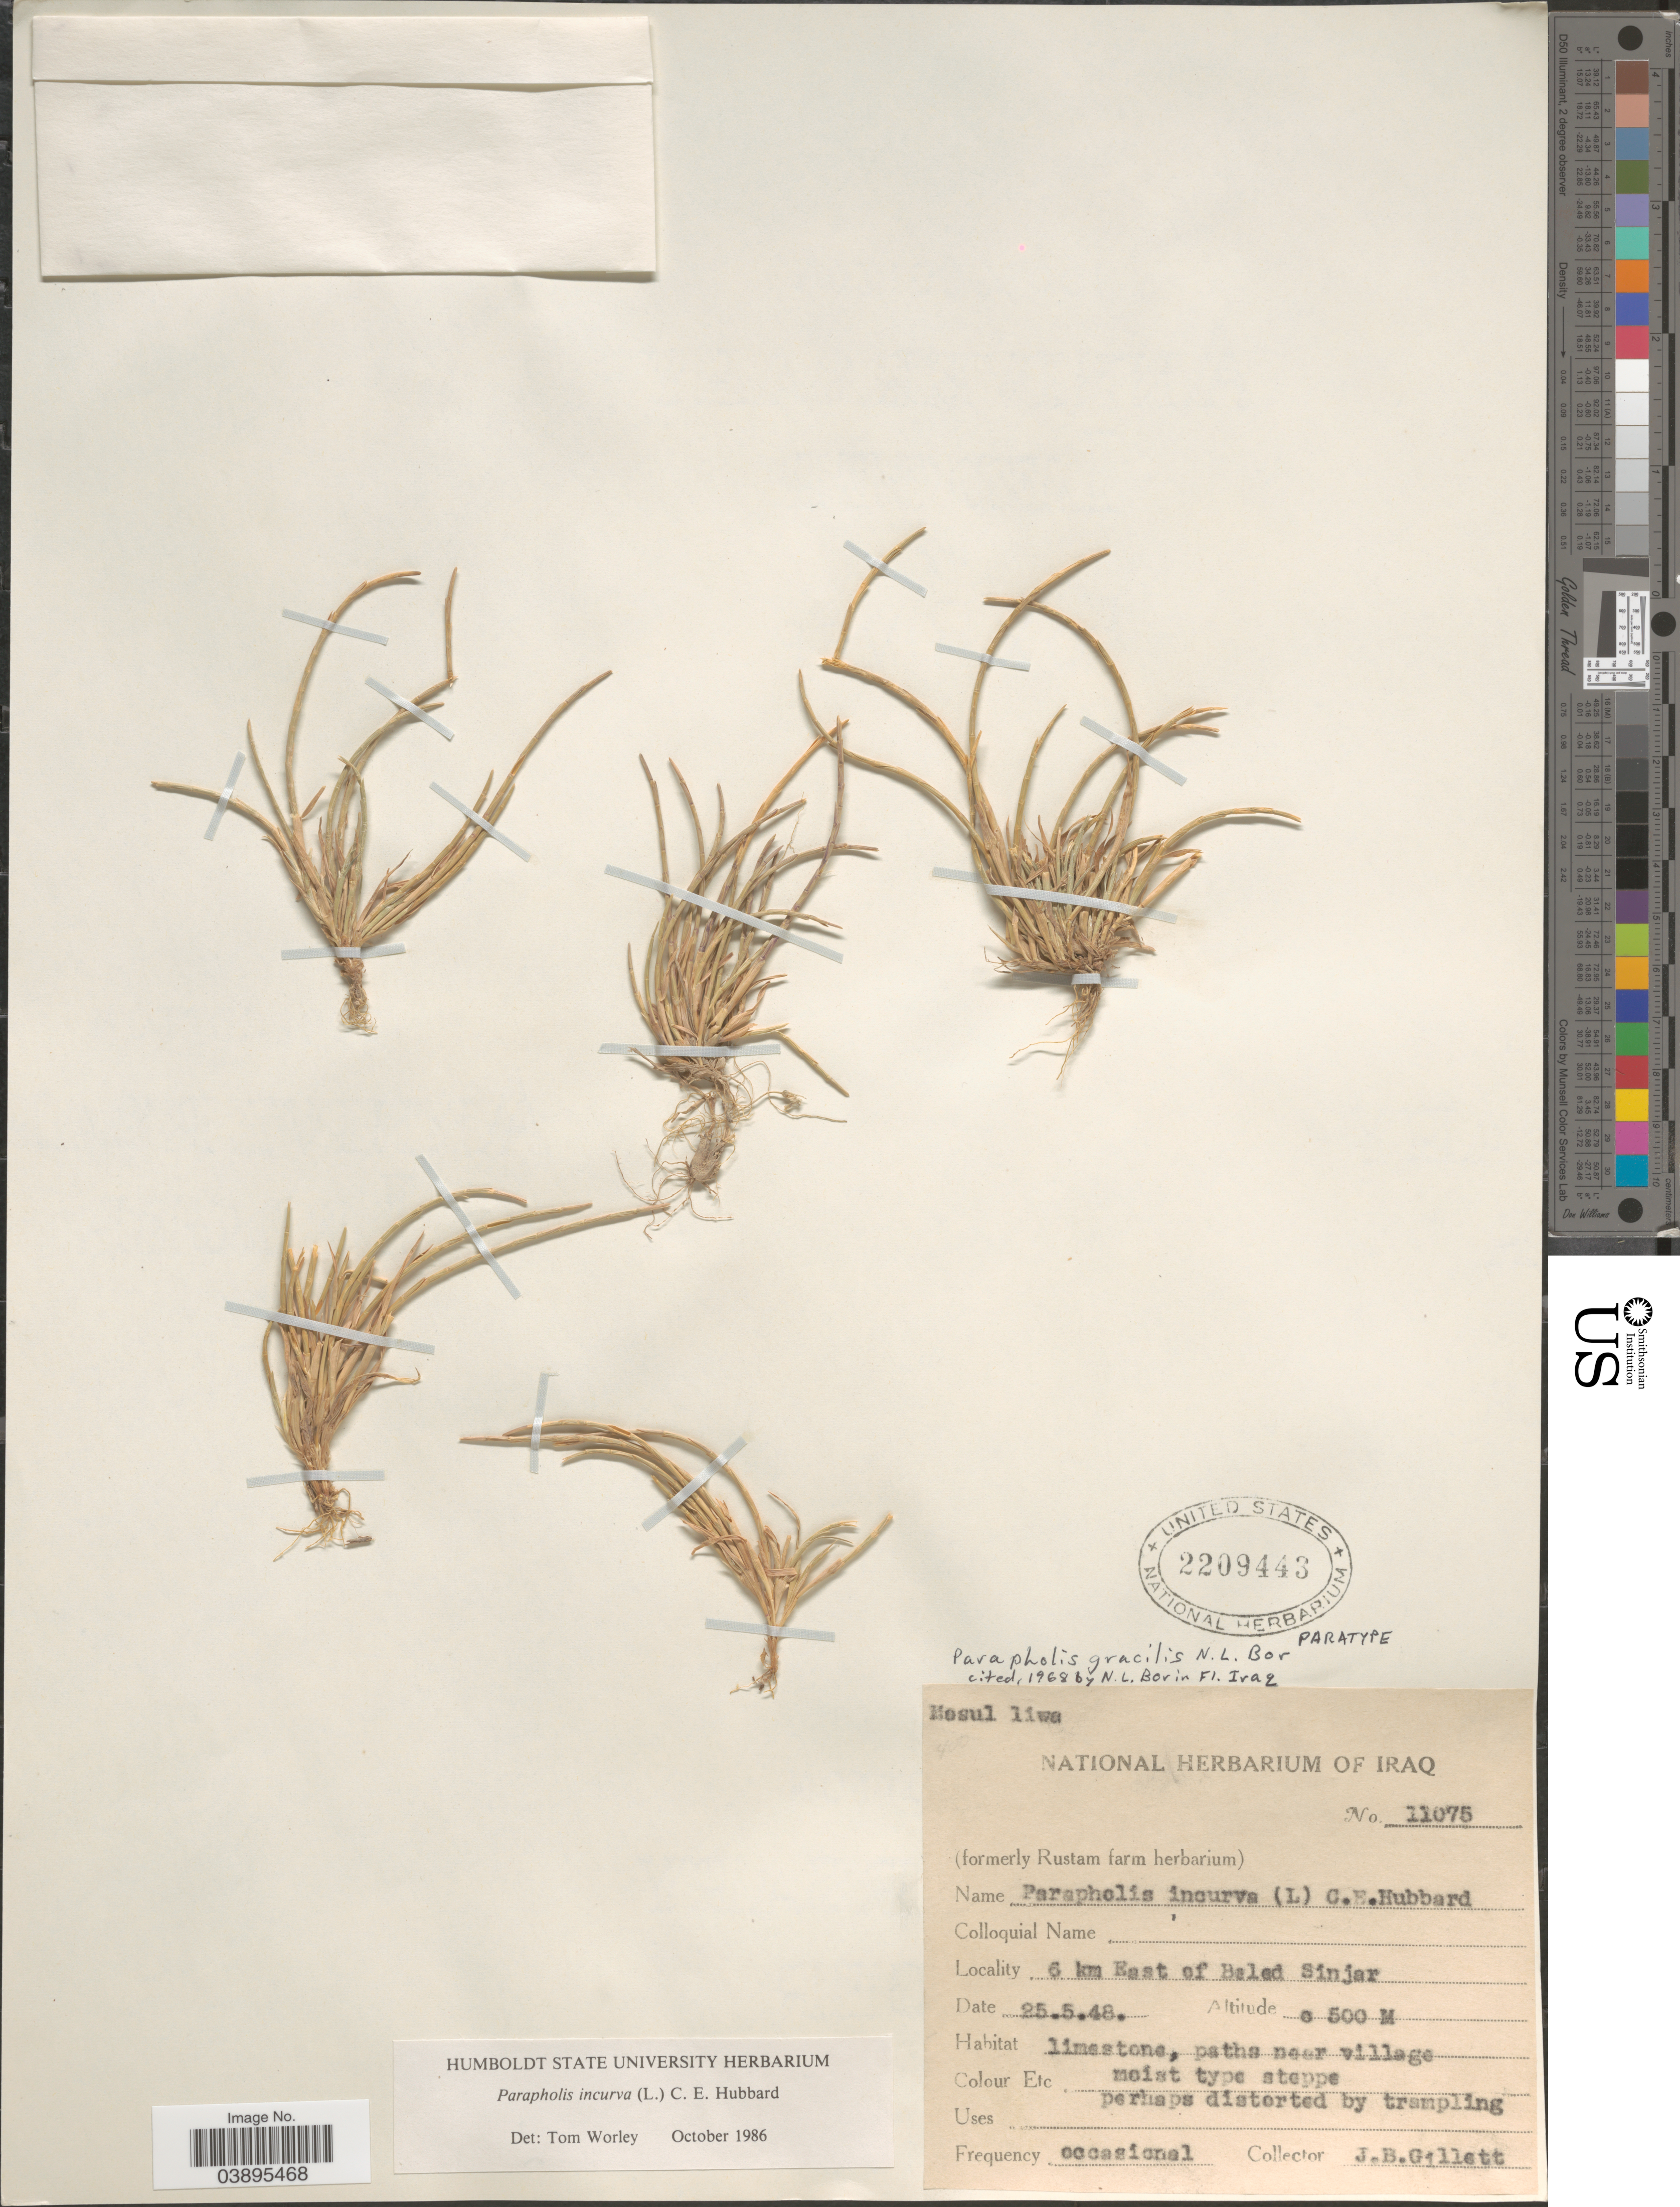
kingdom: Plantae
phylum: Tracheophyta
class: Liliopsida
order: Poales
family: Poaceae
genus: Parapholis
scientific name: Parapholis incurva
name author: (L.) C.E. Hubb.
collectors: J. B. Gillett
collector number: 11075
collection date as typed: Transcribed d/m/y: 25/5/48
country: Iraq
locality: Mosul liwa. 6 km East of Beled sinjar.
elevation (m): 500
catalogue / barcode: US 2209443